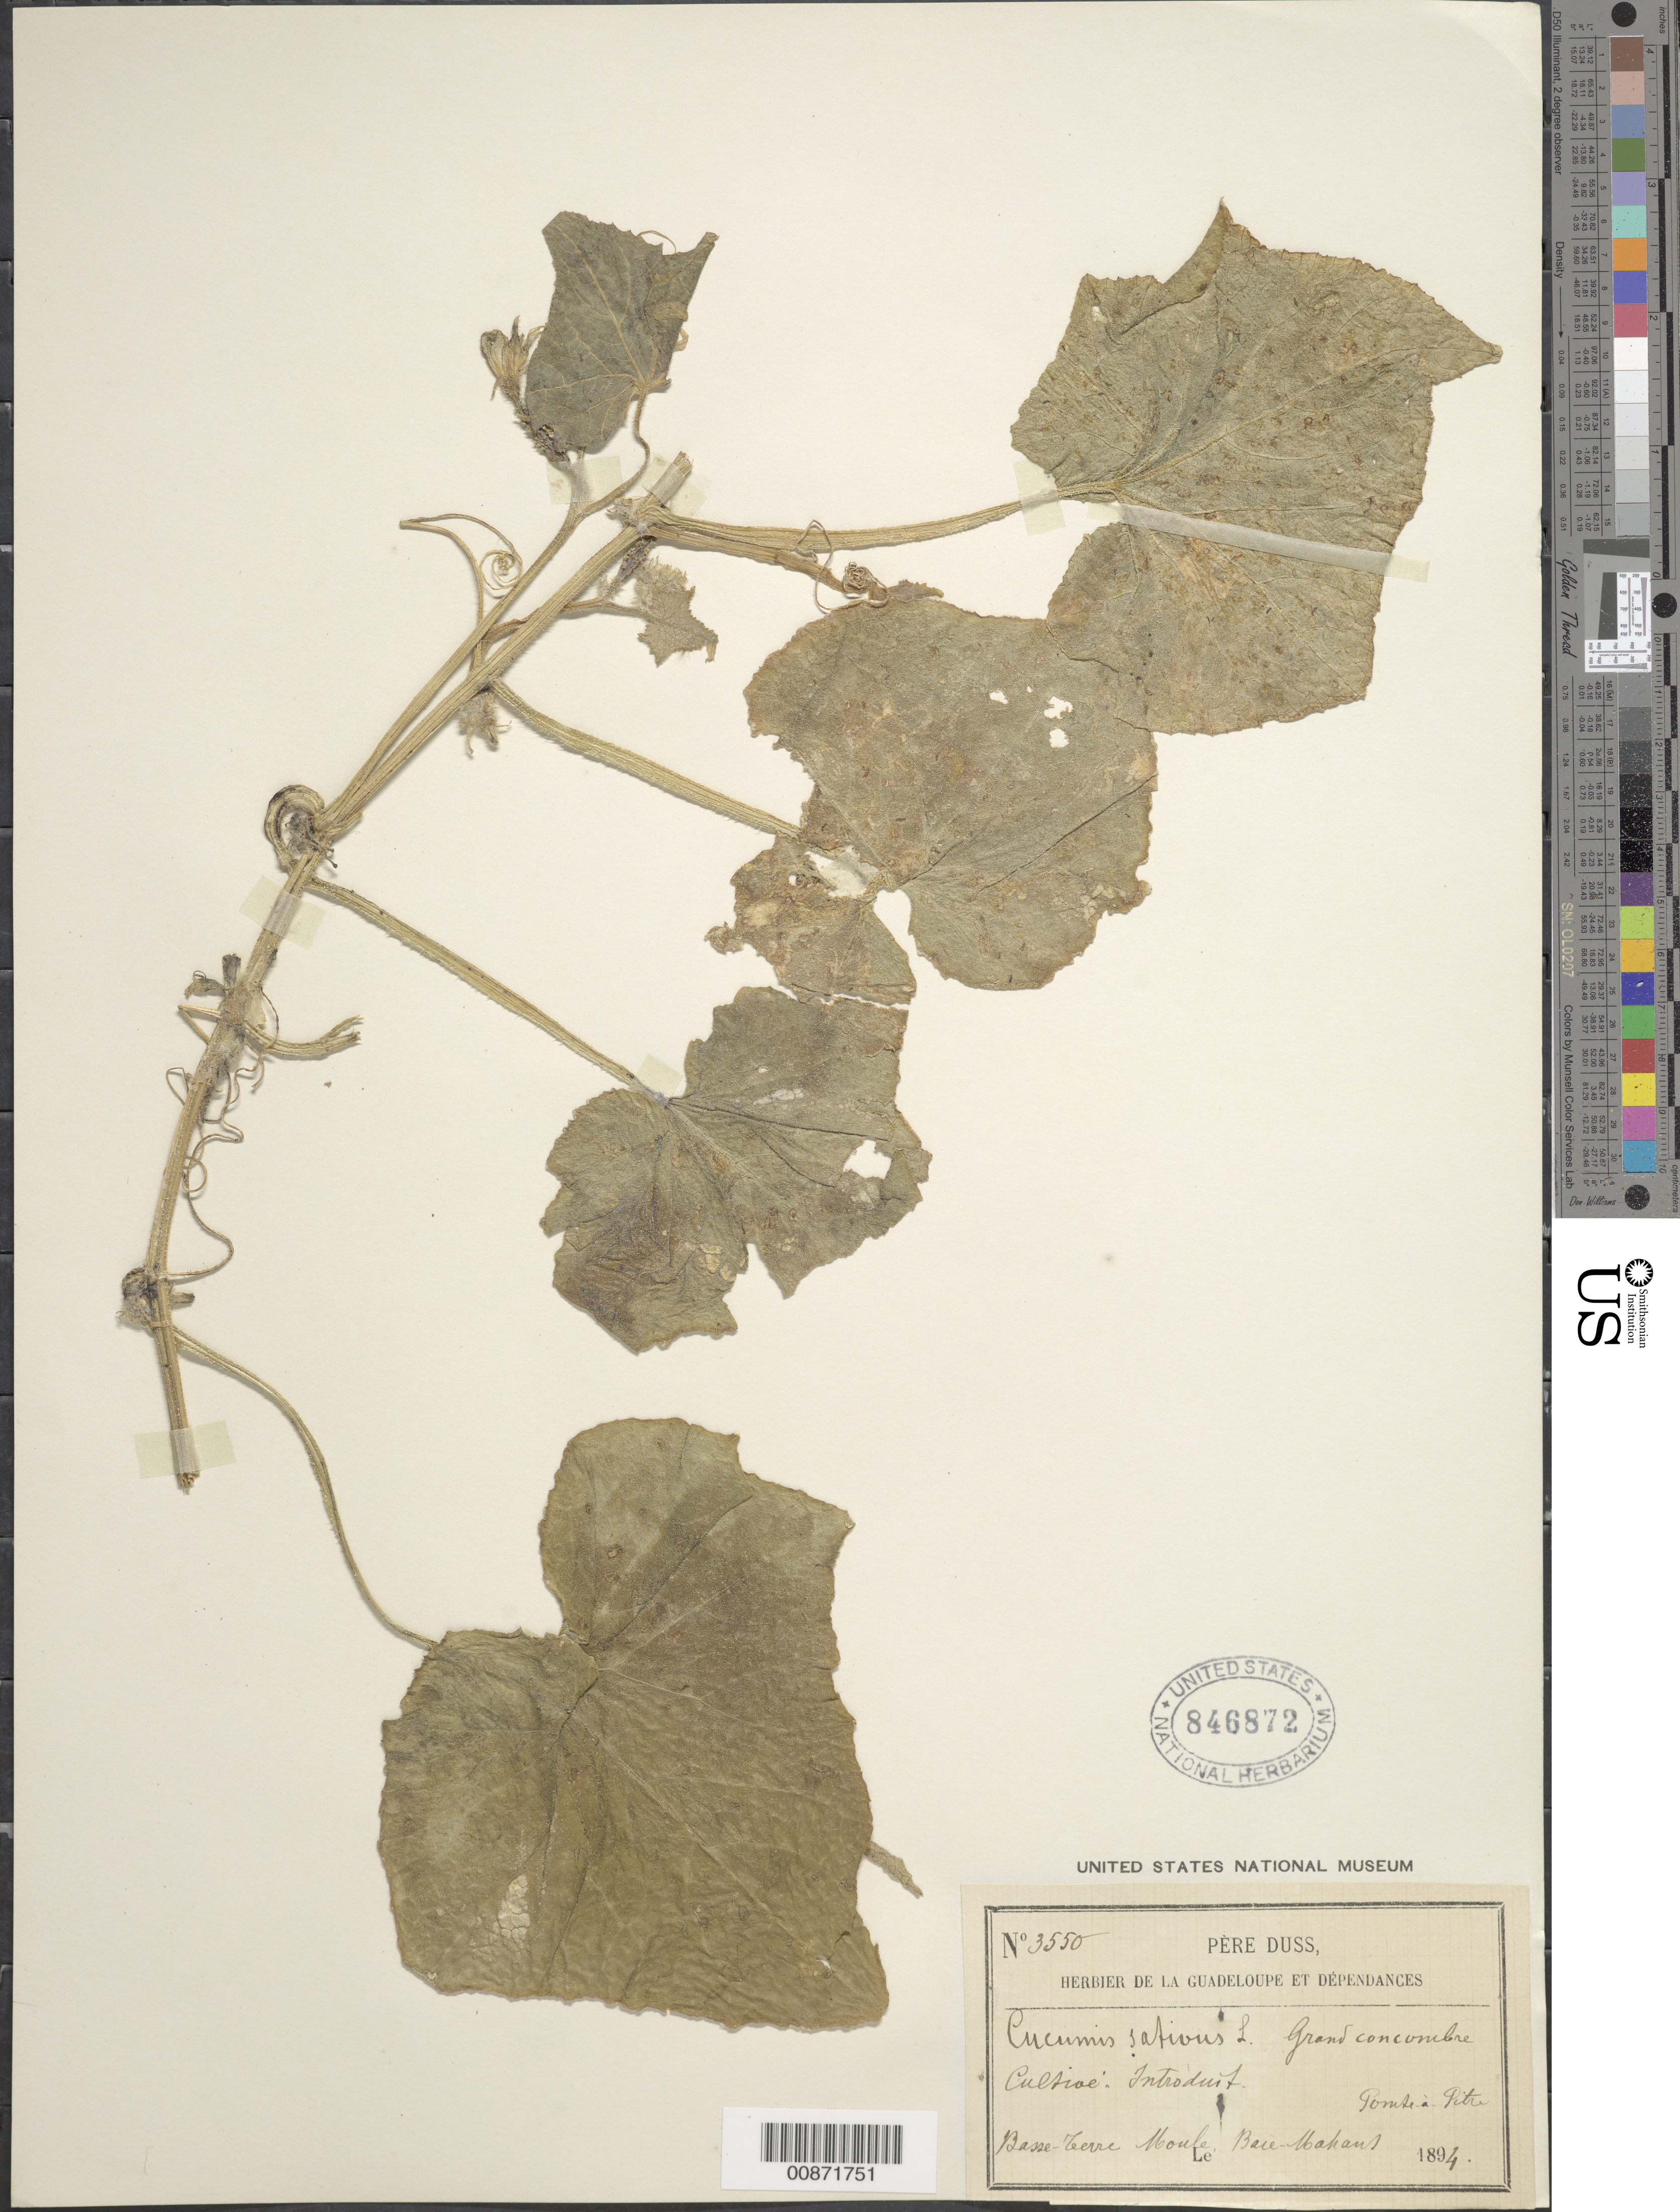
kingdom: Plantae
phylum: Tracheophyta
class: Magnoliopsida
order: Cucurbitales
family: Cucurbitaceae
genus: Cucumis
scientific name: Cucumis sativus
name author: L.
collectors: Père Duss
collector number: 3550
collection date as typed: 1894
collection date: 1894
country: Guadeloupe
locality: Basse-Terre: Moule, Baiè-Mahaut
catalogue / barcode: US 846872